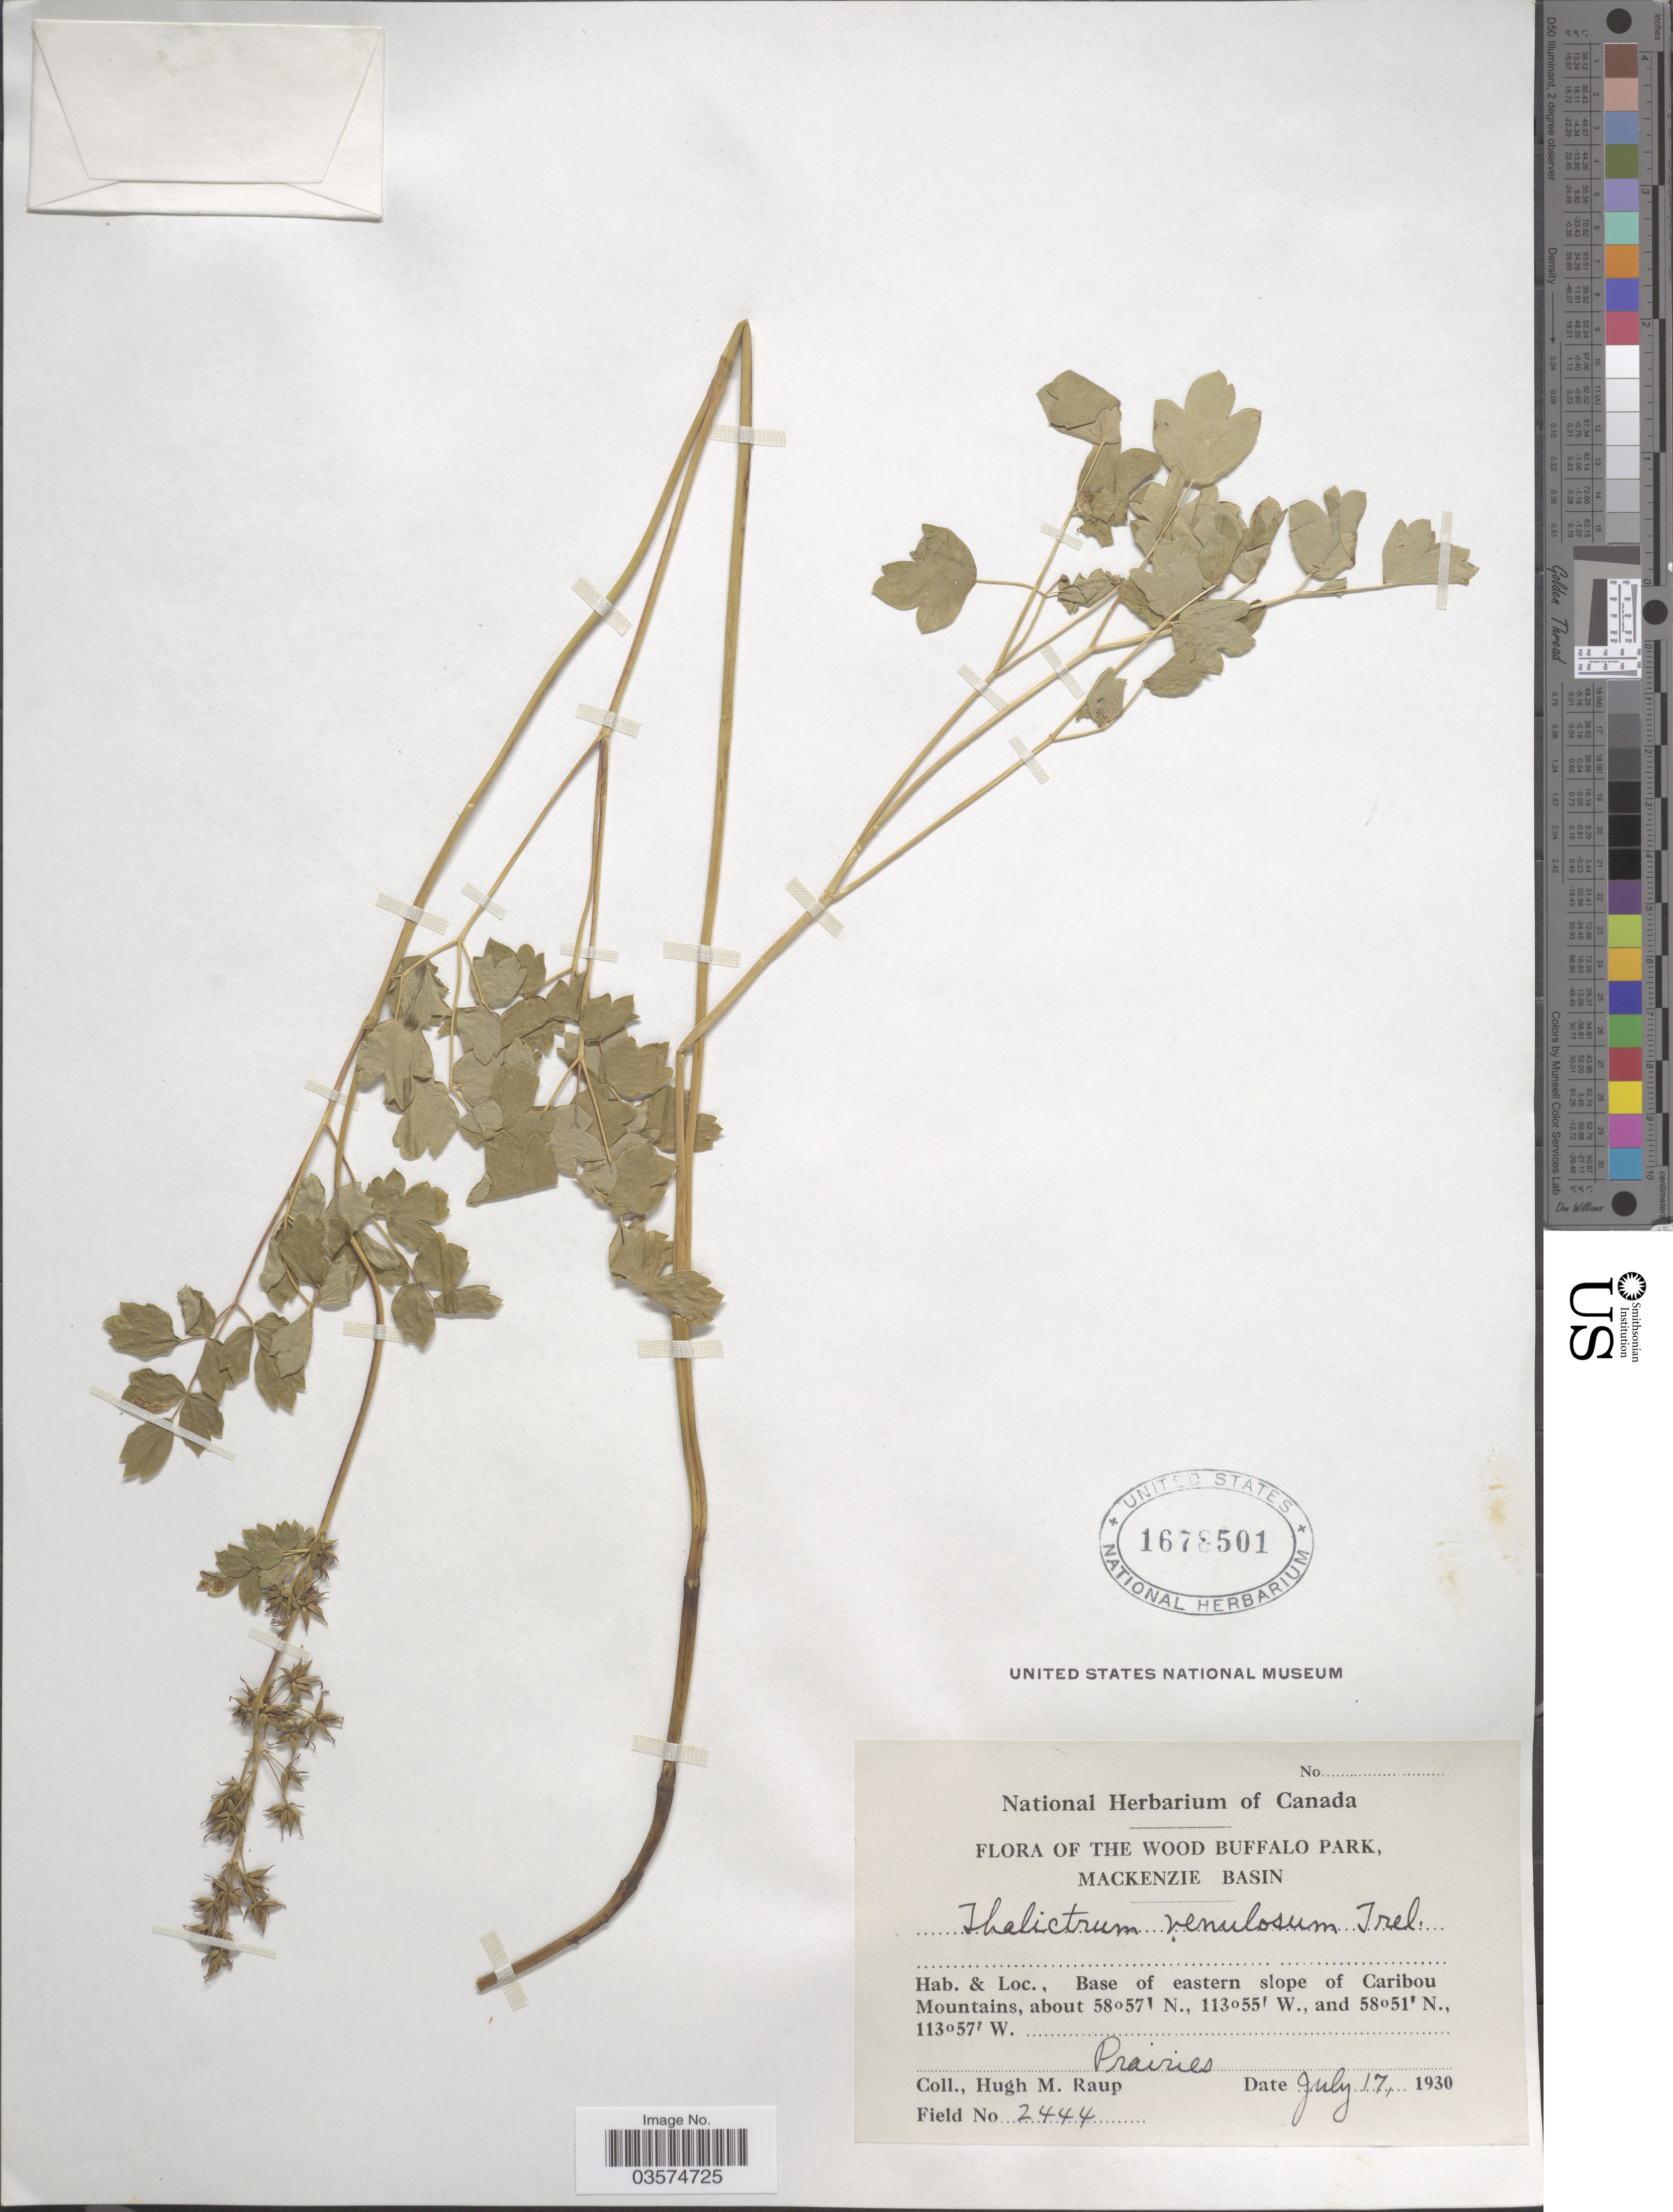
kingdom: Plantae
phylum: Tracheophyta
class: Magnoliopsida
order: Ranunculales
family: Ranunculaceae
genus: Thalictrum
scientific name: Thalictrum venulosum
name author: Trel.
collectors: H. Raup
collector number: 2444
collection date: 1930-07-17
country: Canada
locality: The Wood Buffalo Park, Mackenzie Basin. Base of eastern slope of Caribou Mountains.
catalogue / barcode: US 1678501